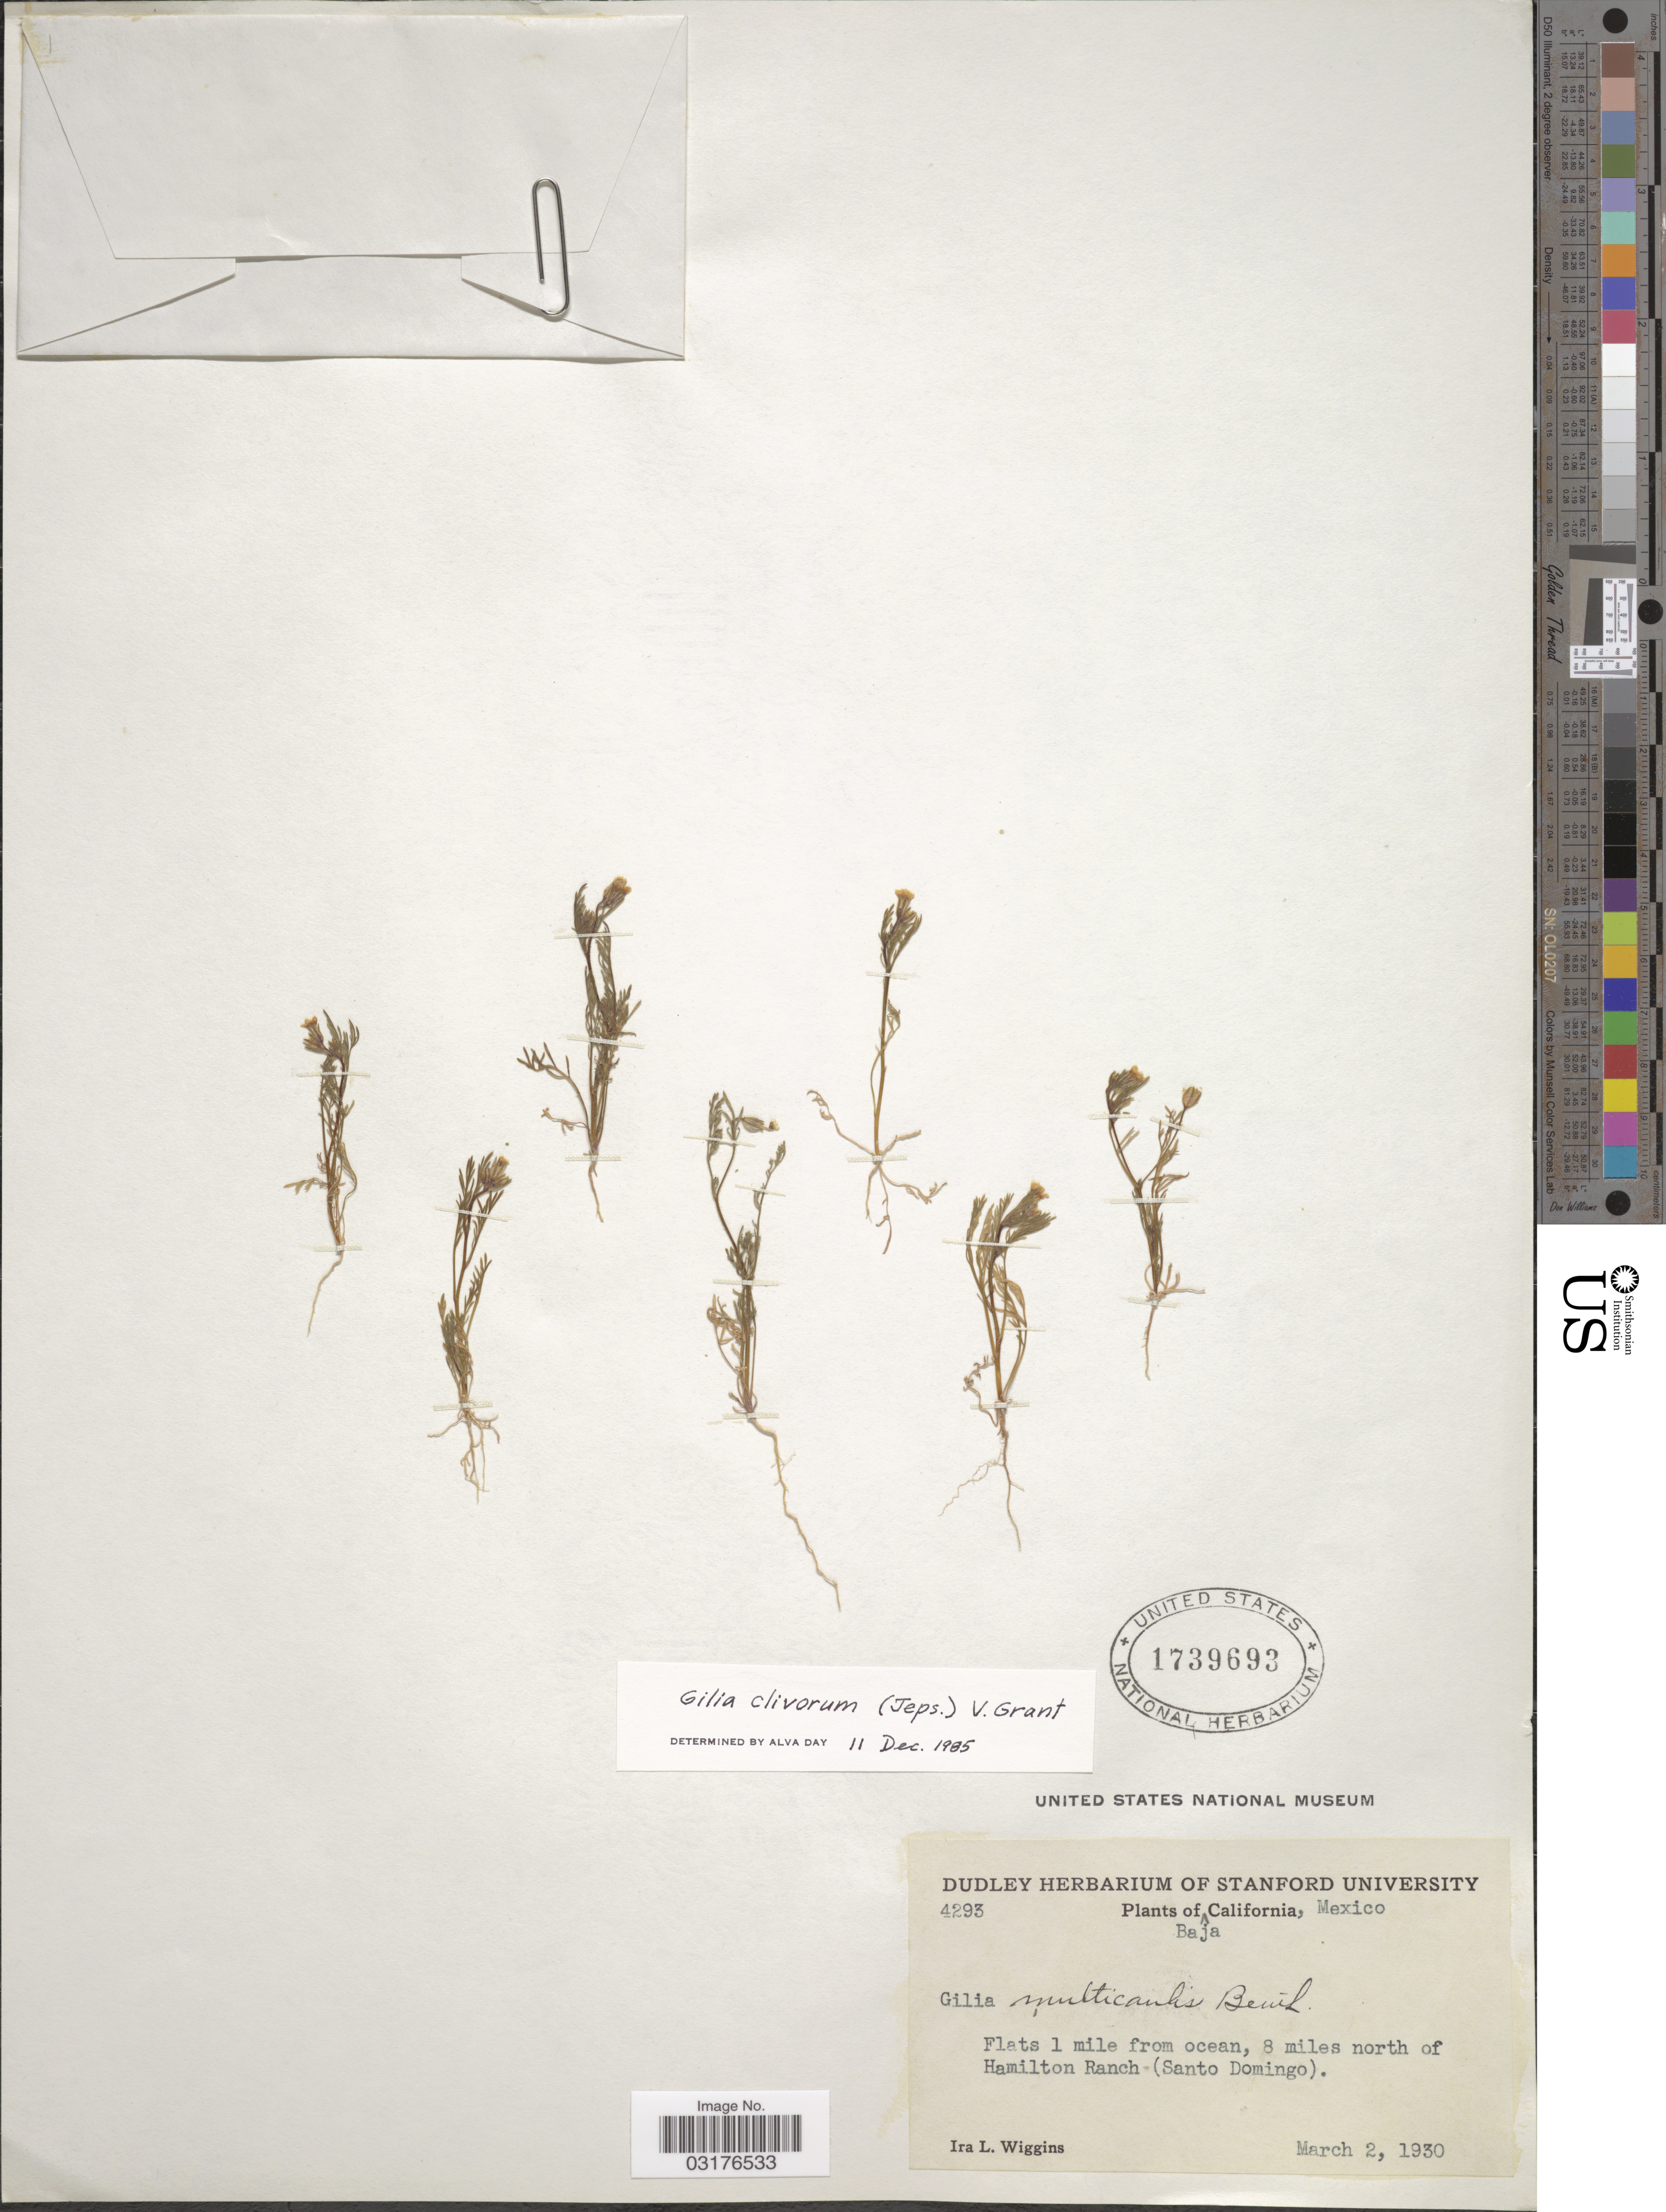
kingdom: Plantae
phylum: Tracheophyta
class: Magnoliopsida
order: Ericales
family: Polemoniaceae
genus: Gilia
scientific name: Gilia clivorum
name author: (Jeps.) V.E. Grant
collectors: I. L. Wiggins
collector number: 4293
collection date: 1930-03-02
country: Mexico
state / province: Baja California Sur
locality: Flats 1 mile from ocean, 8 miles north of Hamilton Ranch (Santo Domingo).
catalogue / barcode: US 1739693